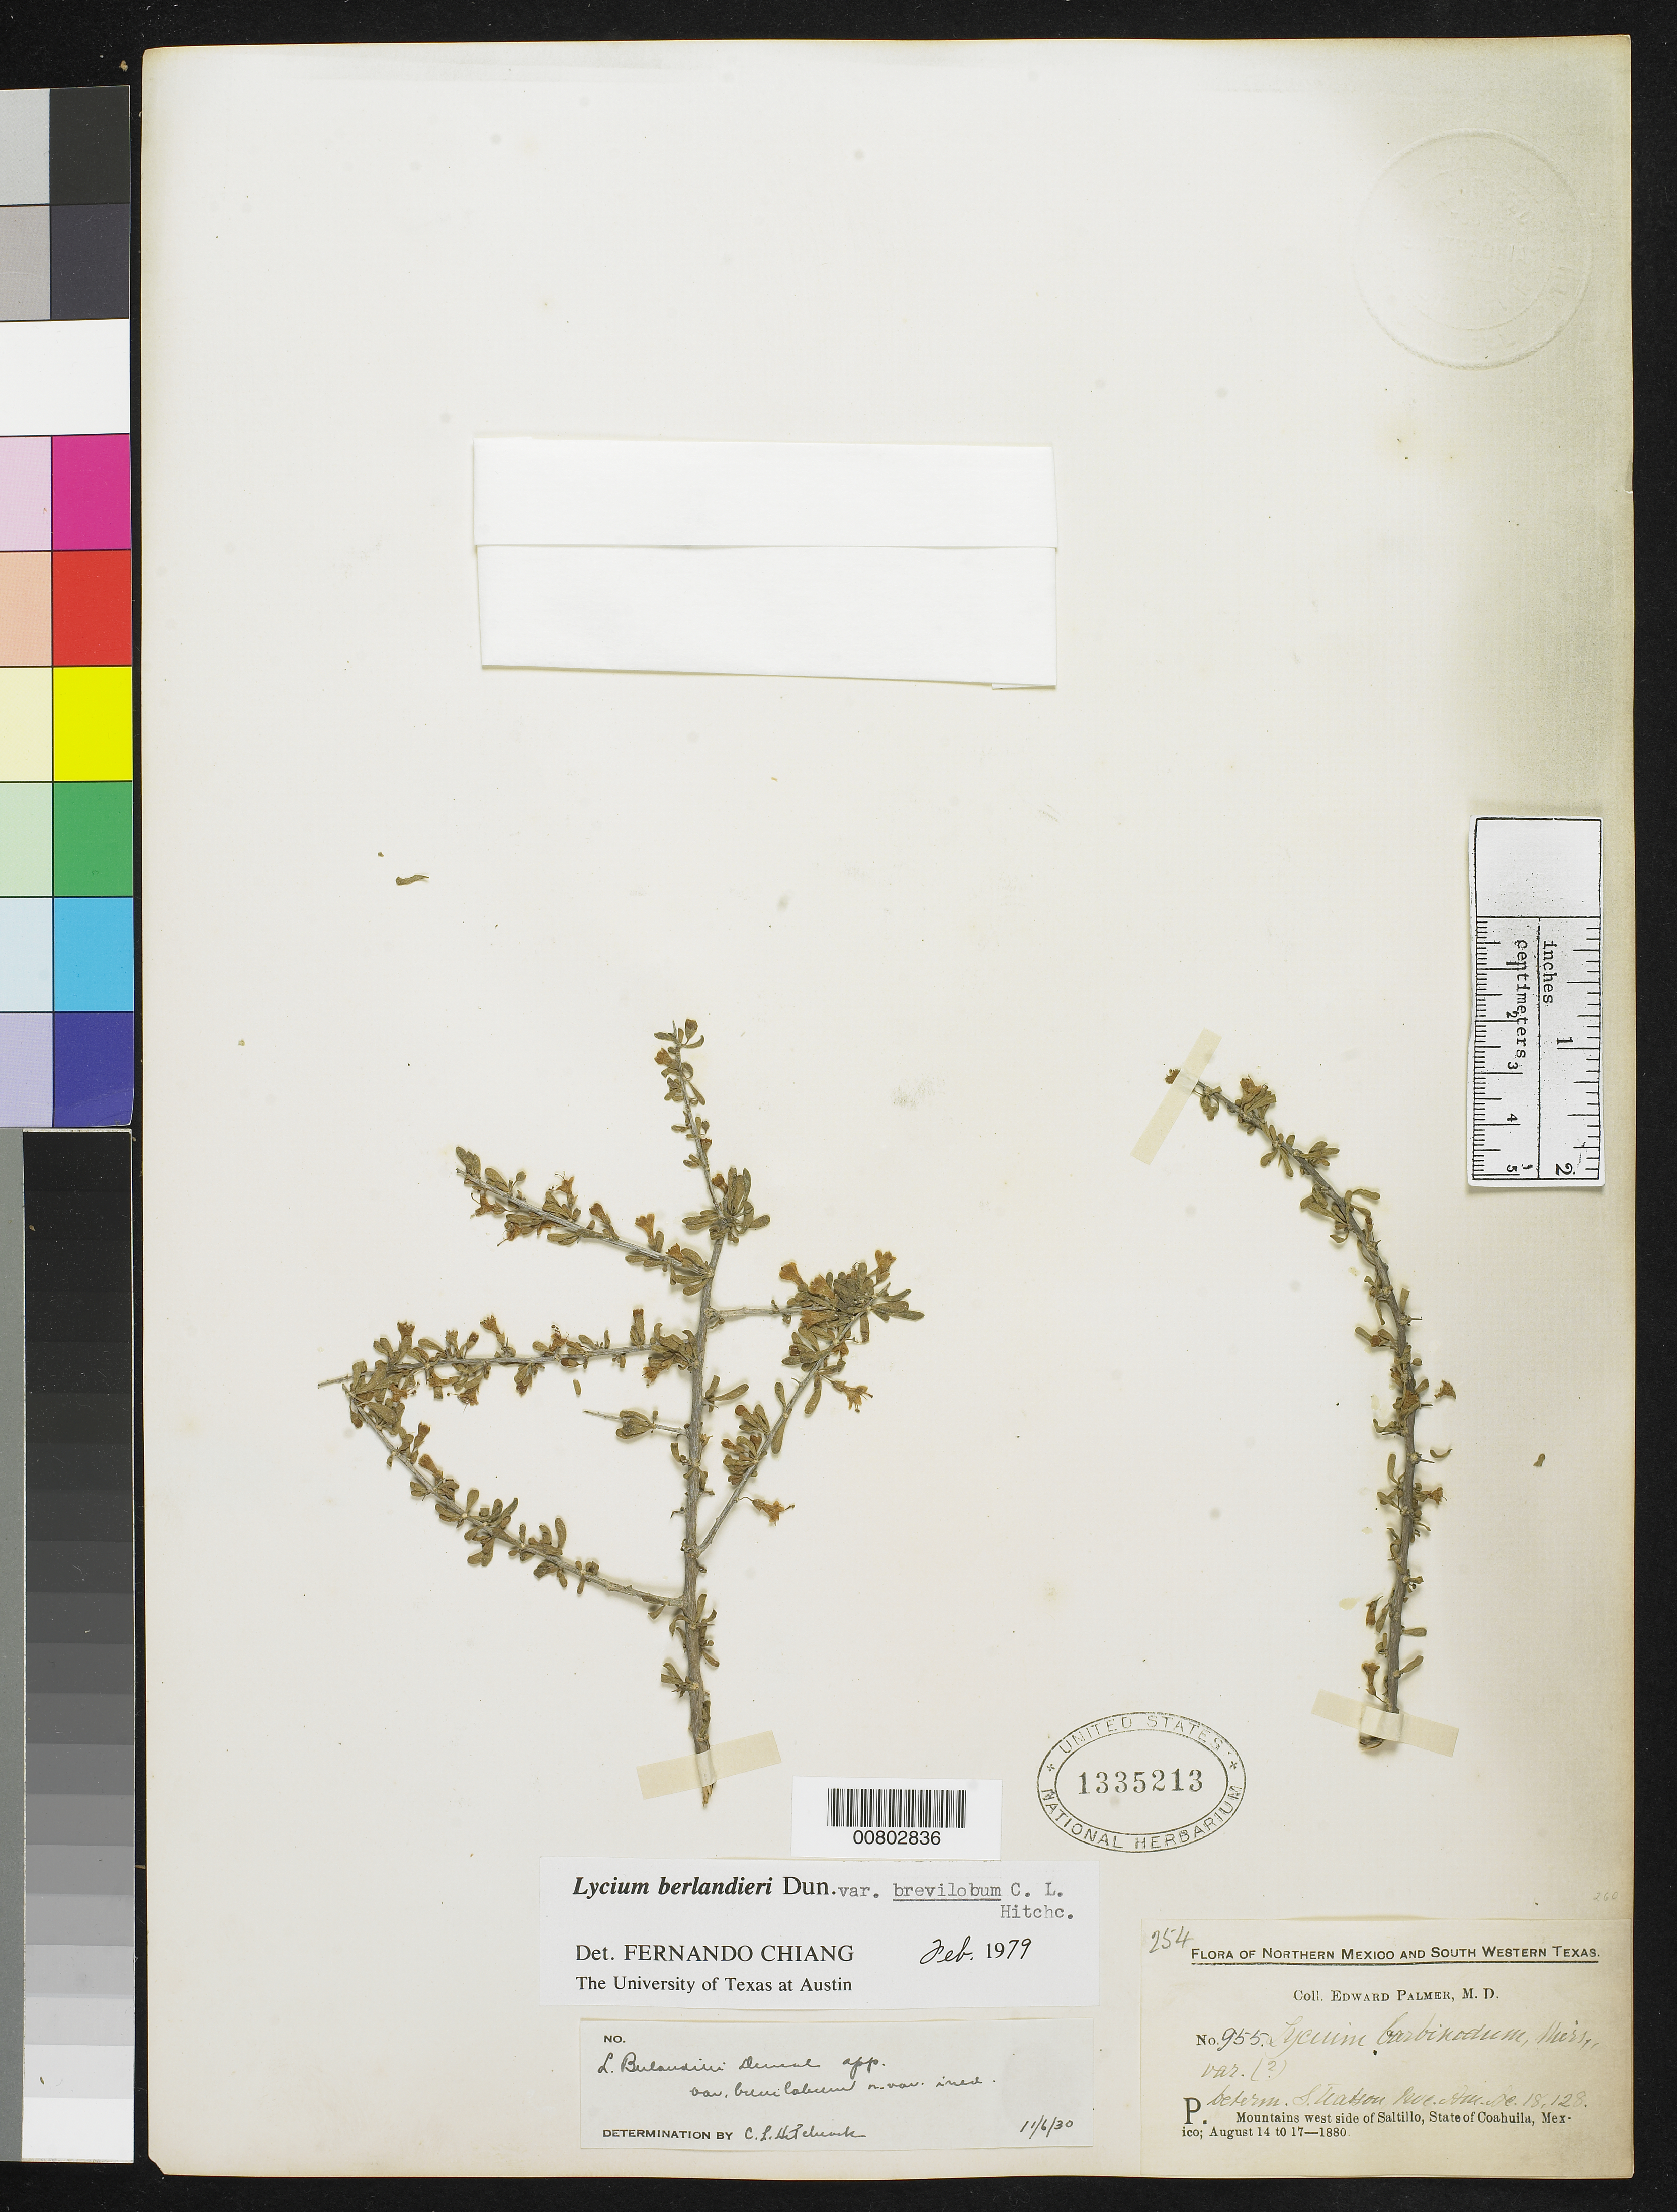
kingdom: Plantae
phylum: Tracheophyta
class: Magnoliopsida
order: Solanales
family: Solanaceae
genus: Lycium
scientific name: Lycium berlandieri var. brevilobum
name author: C.L. Hitchc.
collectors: E. Palmer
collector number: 955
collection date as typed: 14 Aug 1880 to 17 Aug 1880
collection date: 1880-08-14/1880-08-17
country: Mexico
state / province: Coahuila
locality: P. Mountains west side of Saltillo, Coahuila.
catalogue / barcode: US 1335213